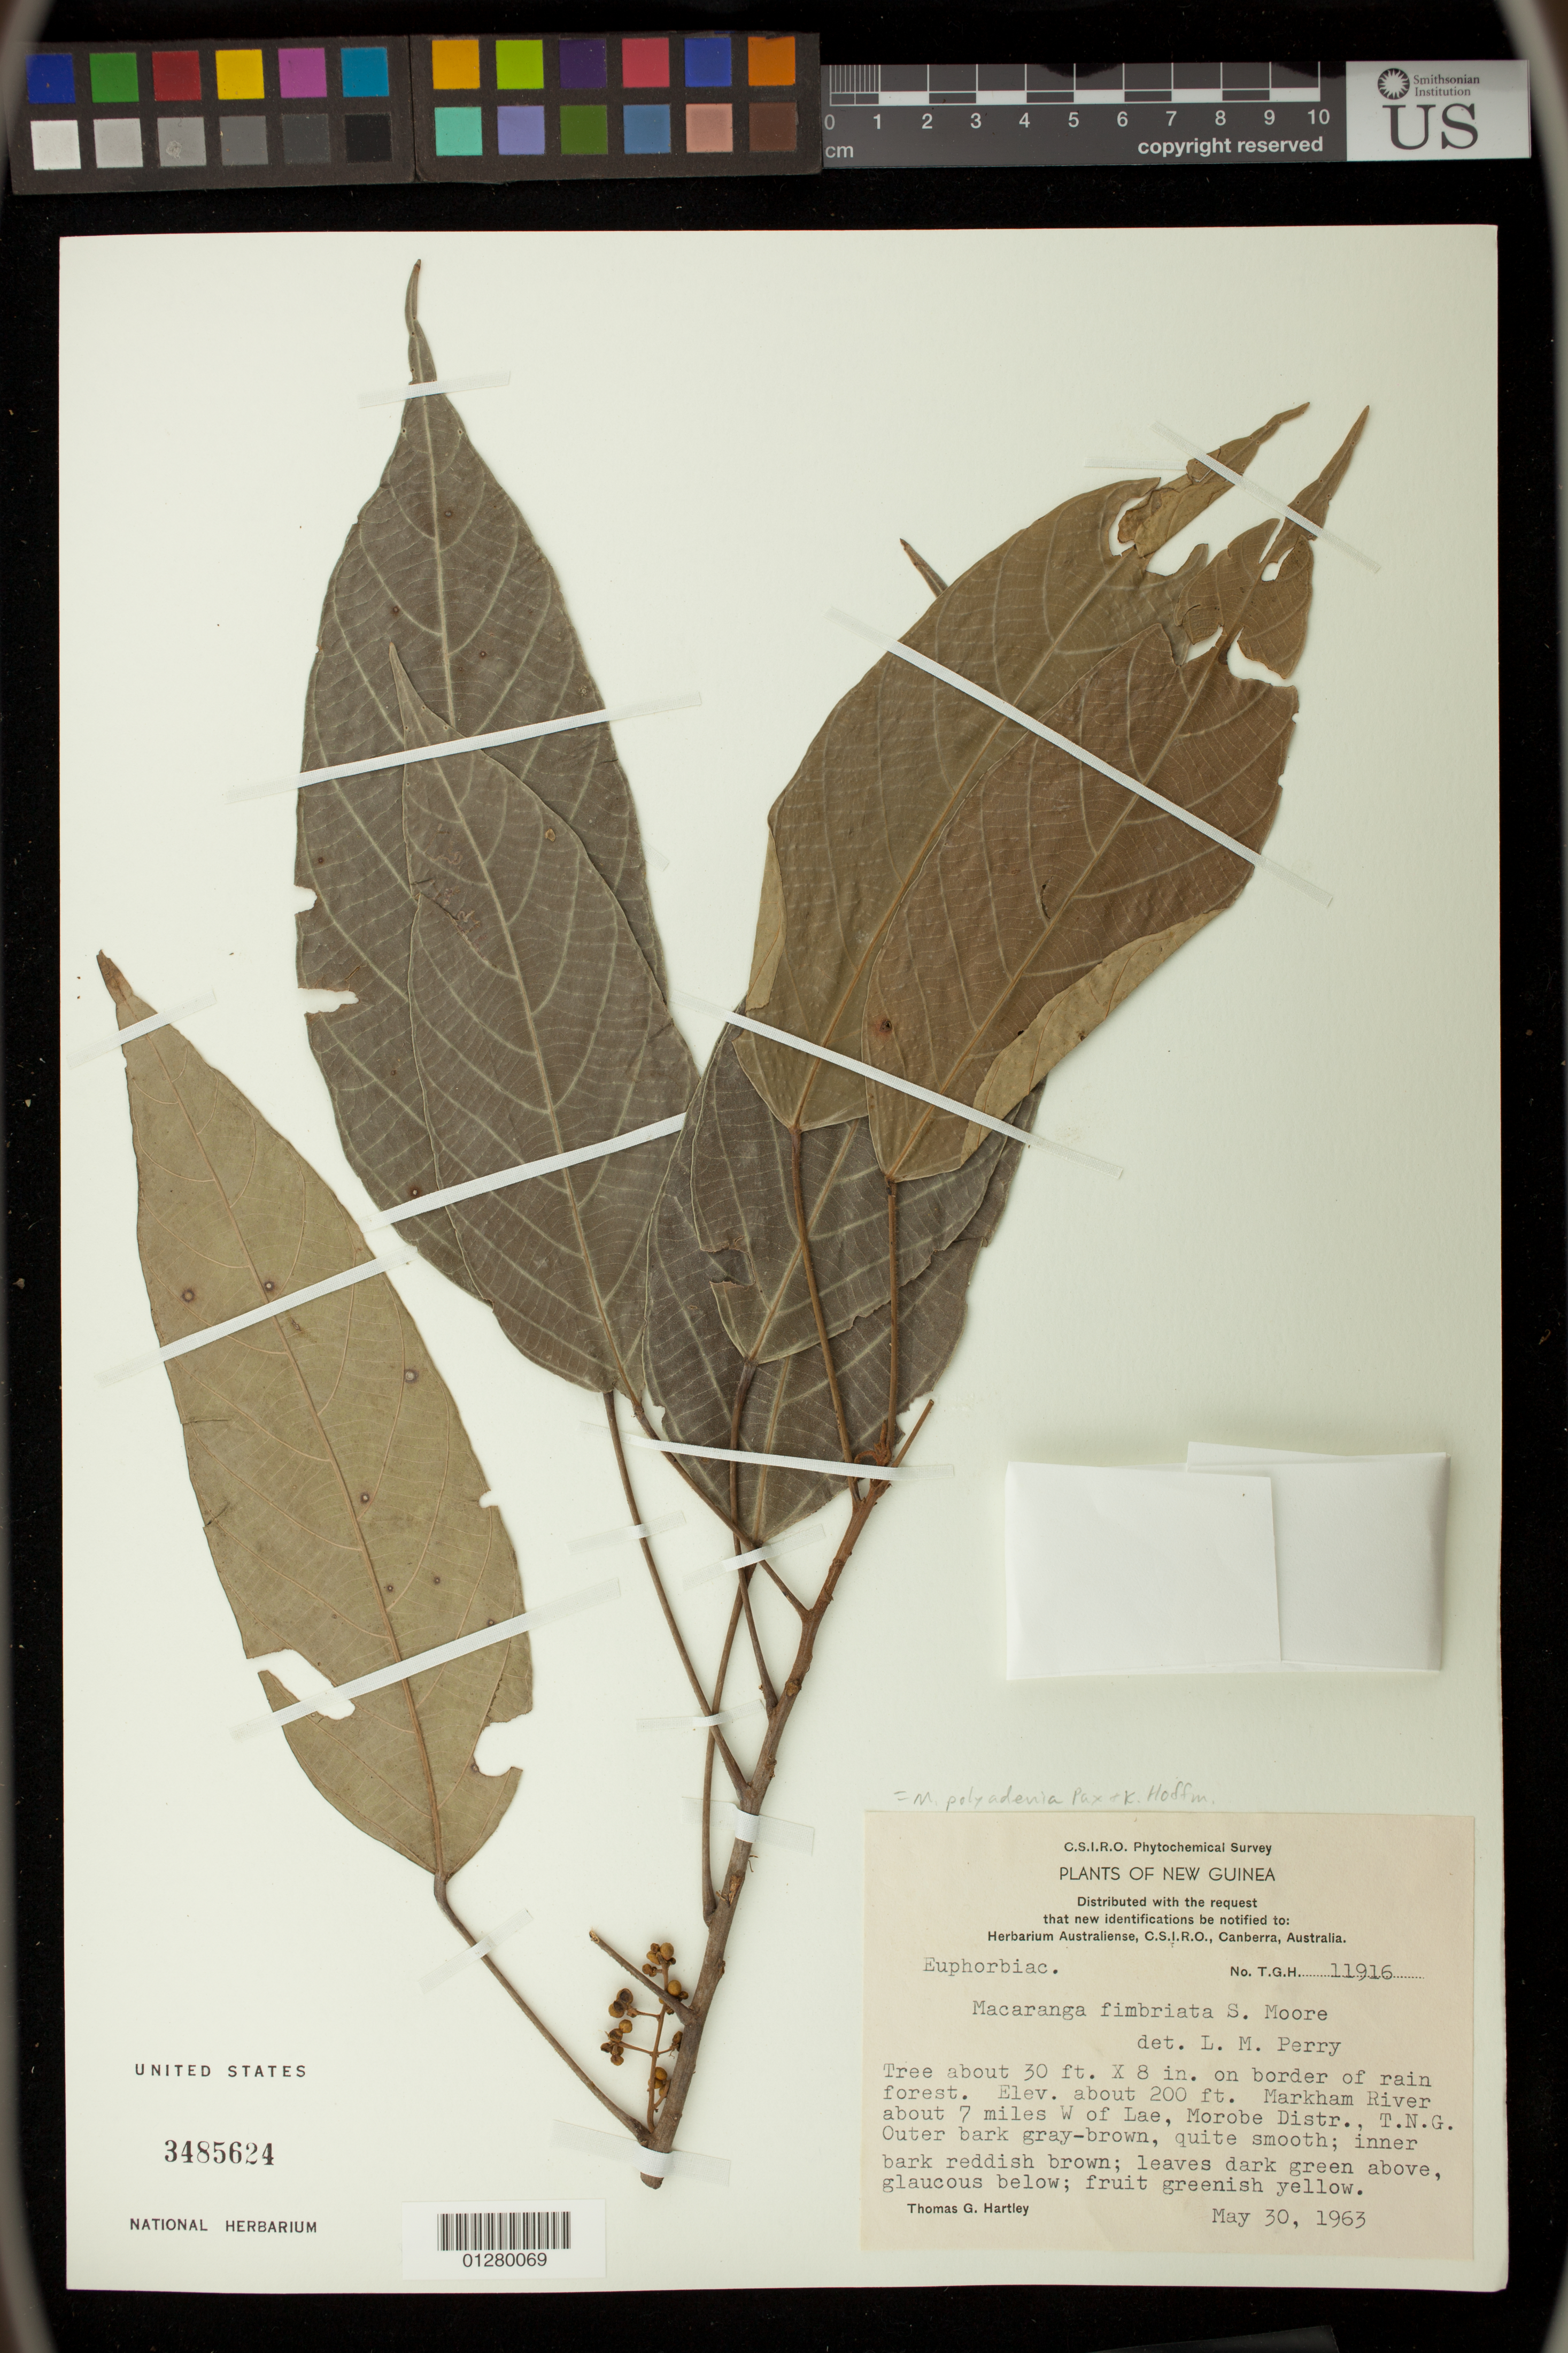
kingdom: Plantae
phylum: Tracheophyta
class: Magnoliopsida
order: Malpighiales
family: Euphorbiaceae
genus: Macaranga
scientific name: Macaranga polyadenia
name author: Pax & K. Hoffm.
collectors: T. G. Hartley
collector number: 11916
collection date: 1963-05-30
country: Papua New Guinea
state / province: Morobe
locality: Markham River about 7 miles W of Lae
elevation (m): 61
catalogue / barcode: US 3485624